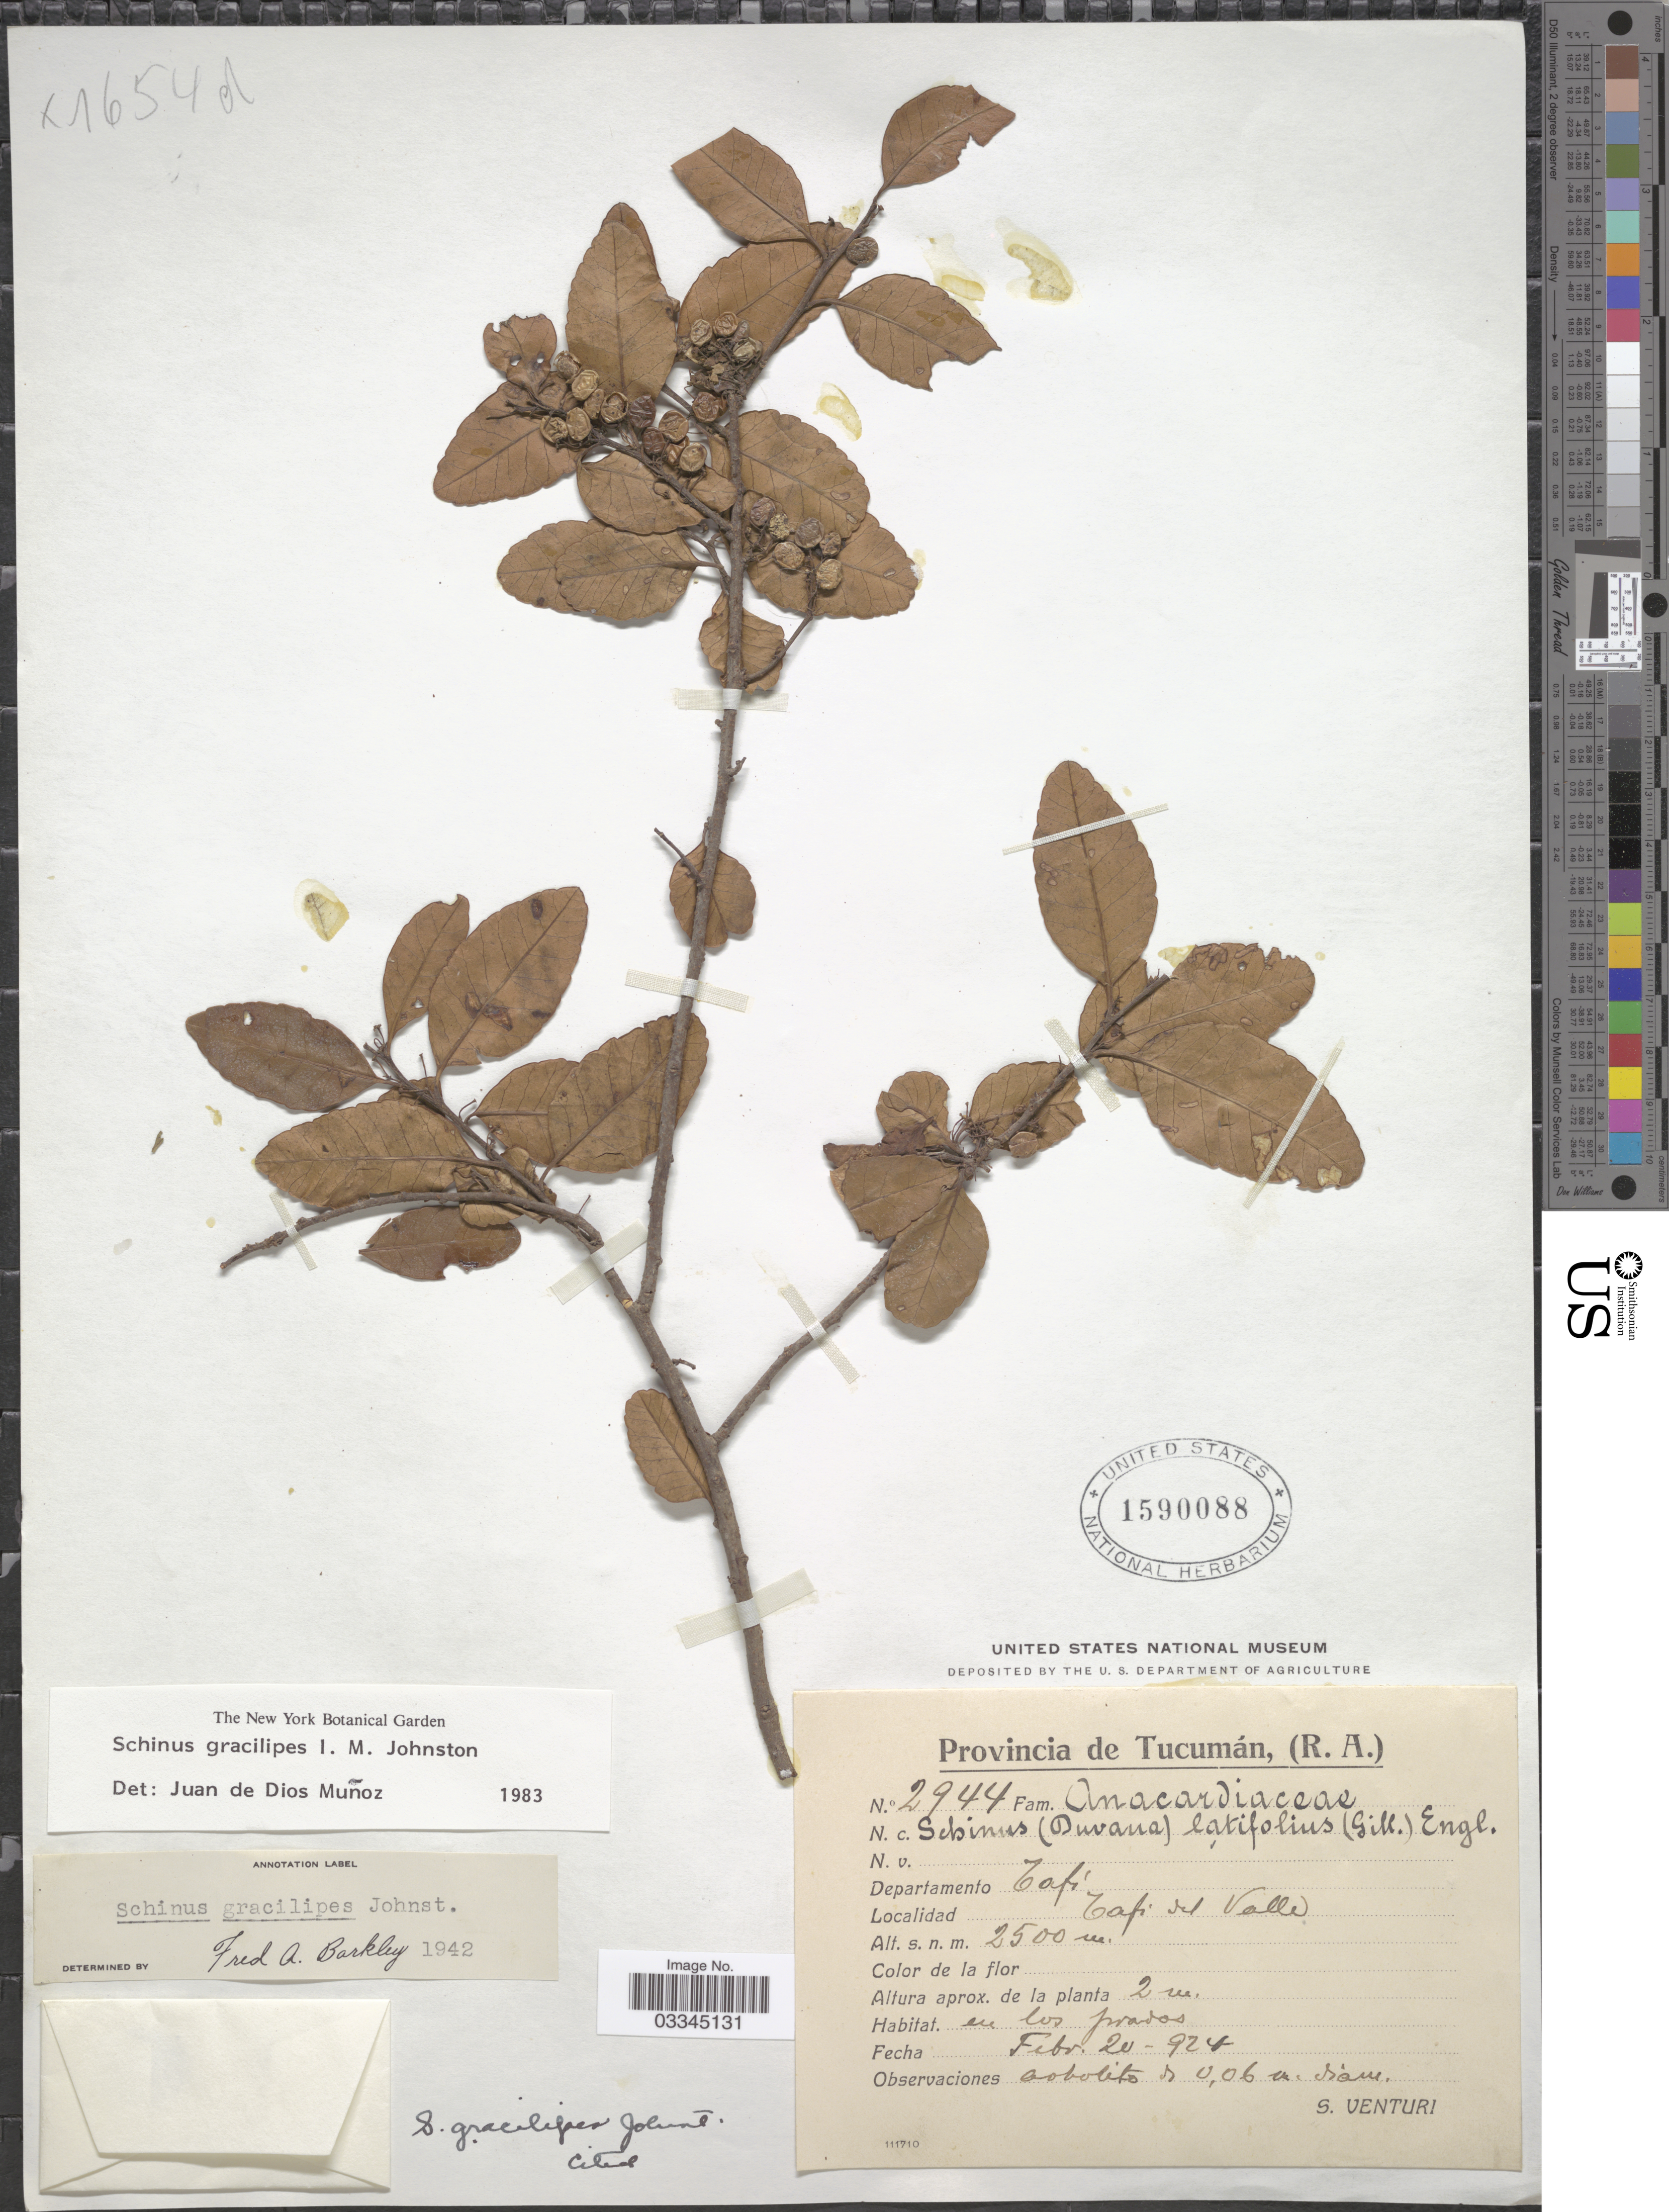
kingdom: Plantae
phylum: Tracheophyta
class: Magnoliopsida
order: Sapindales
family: Anacardiaceae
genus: Schinus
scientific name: Schinus gracilipes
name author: I.M. Johnst.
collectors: S. Venturi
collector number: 2944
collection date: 1924-02-20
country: Argentina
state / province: Tucuman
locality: Departamento Tafi, Tafi del Valle.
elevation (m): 2500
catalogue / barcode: US 1590088